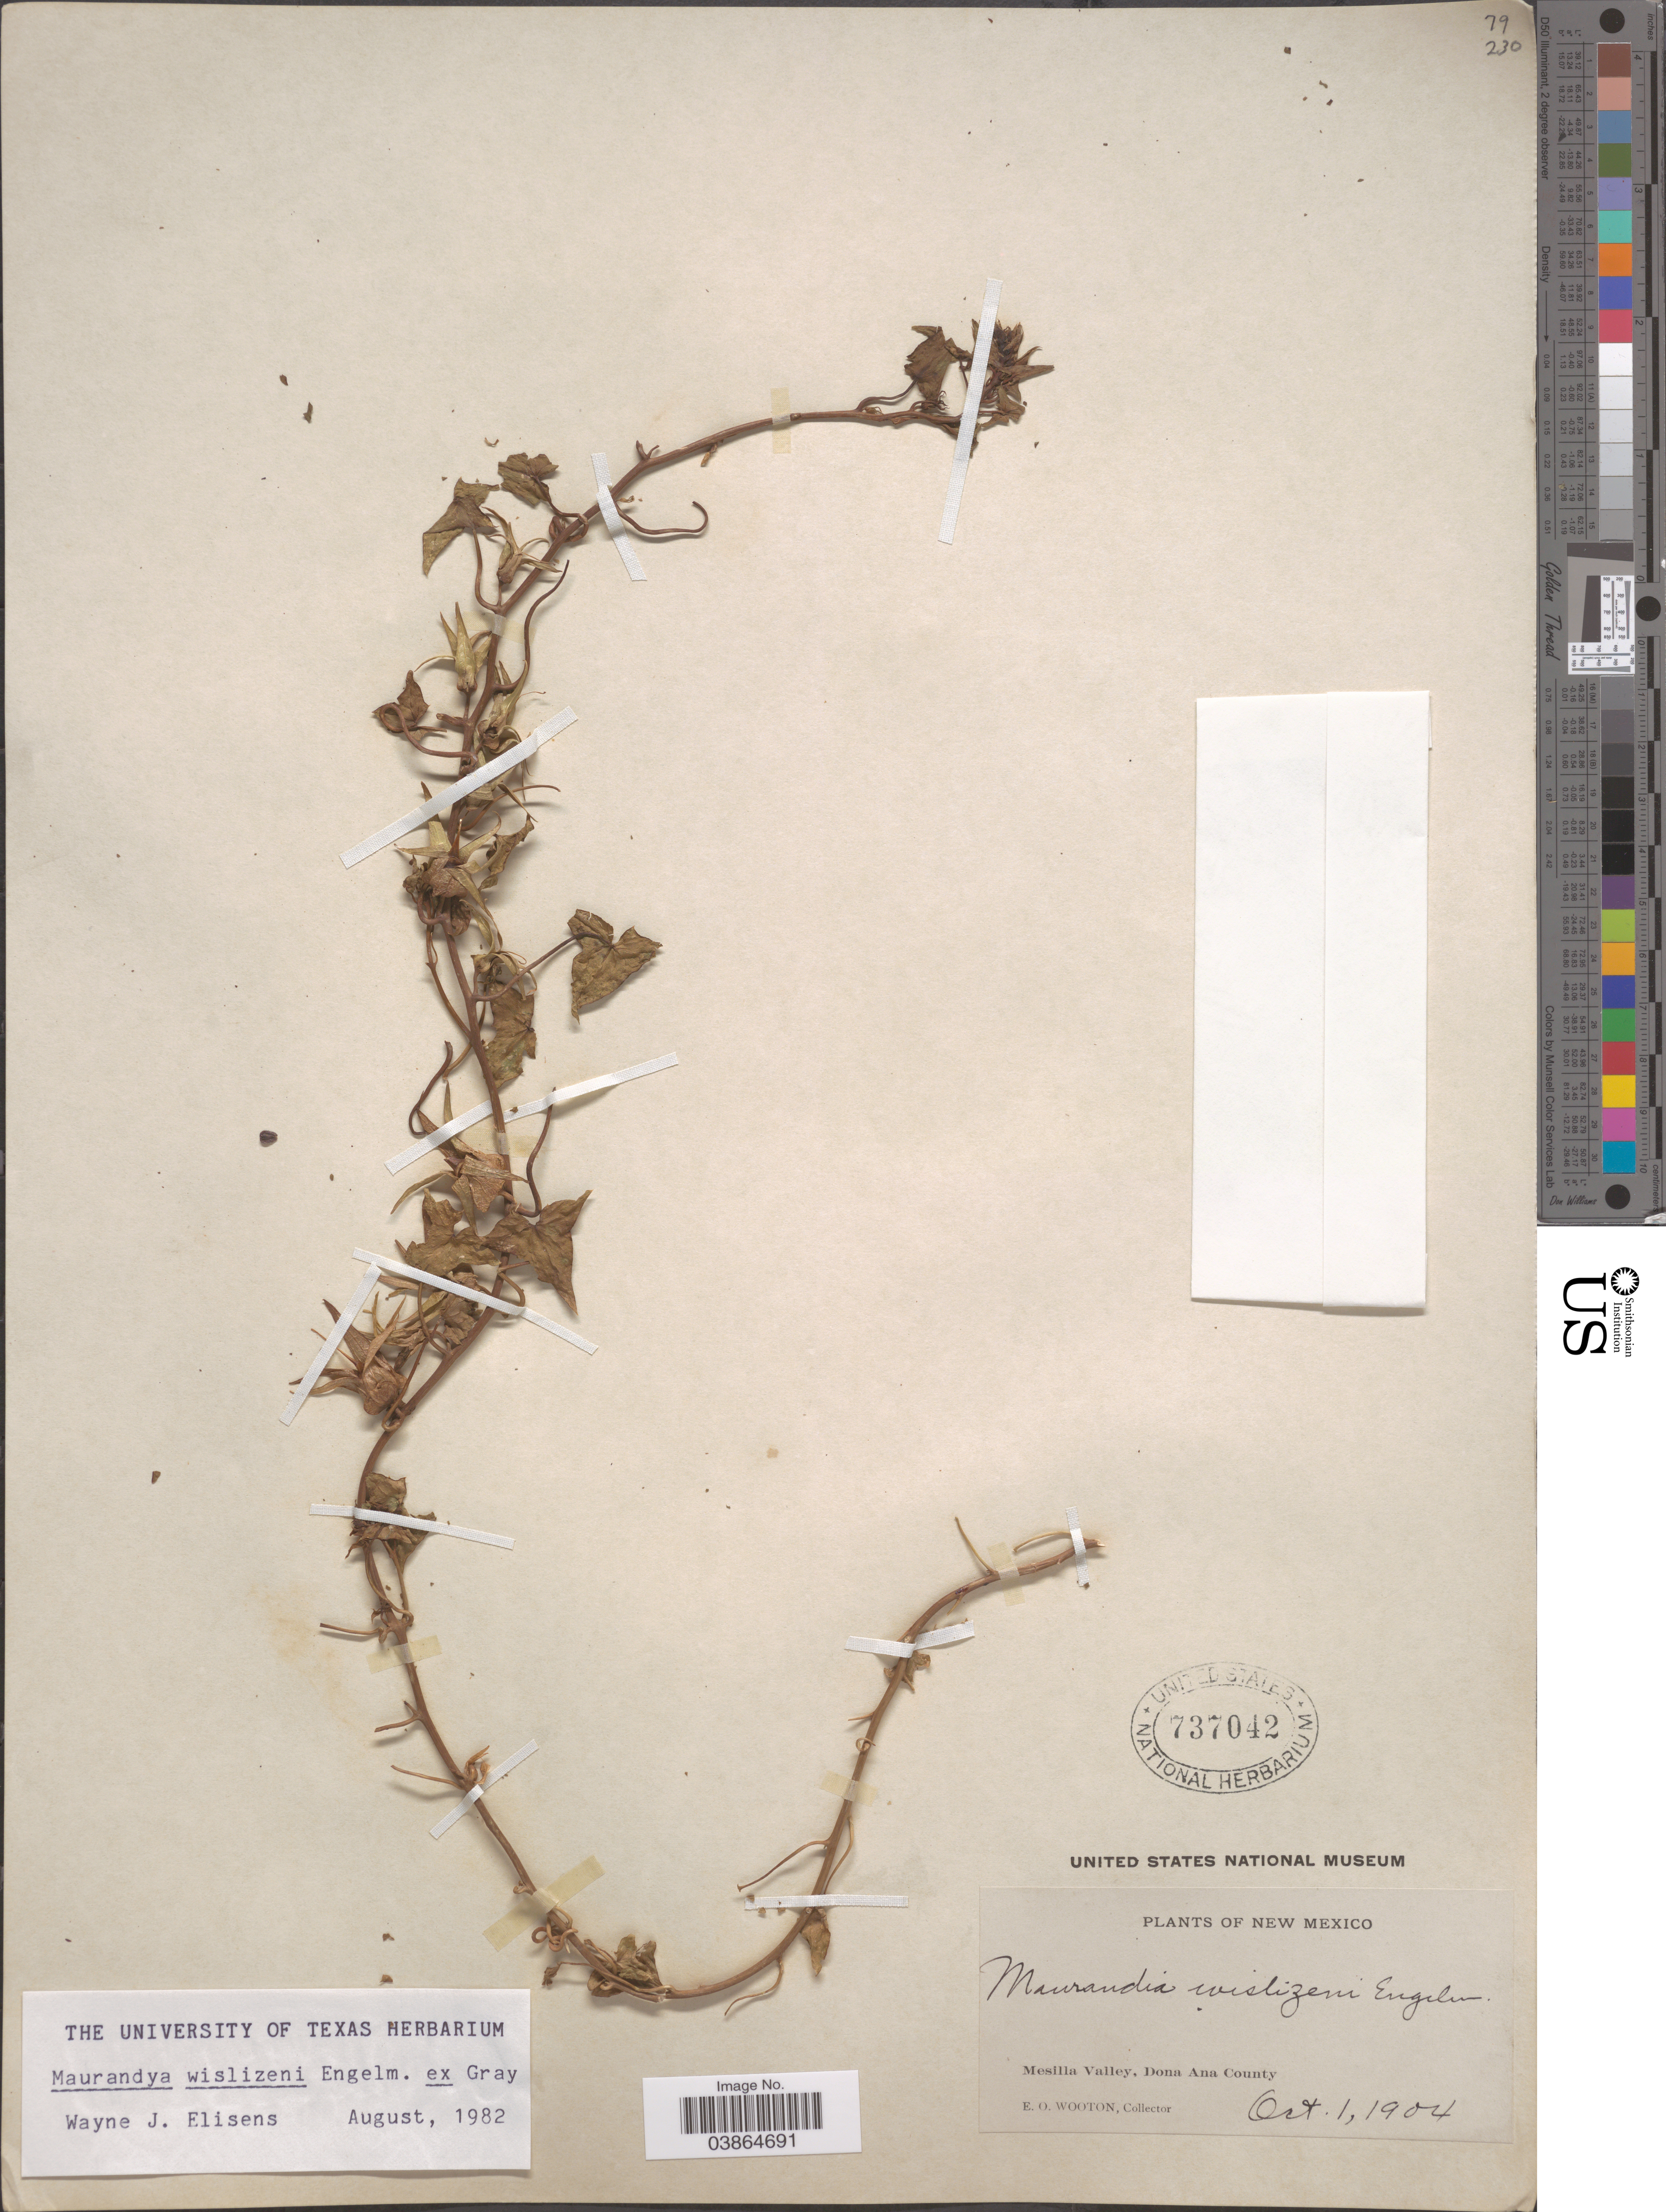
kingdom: Plantae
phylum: Tracheophyta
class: Magnoliopsida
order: Lamiales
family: Plantaginaceae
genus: Maurandya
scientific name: Maurandya wislizeni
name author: Engelm. ex A. Gray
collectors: E. O. Wooton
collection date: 1904-10-01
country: United States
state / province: New Mexico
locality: Mesilla Valley, Dona Ana County.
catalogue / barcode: US 737042